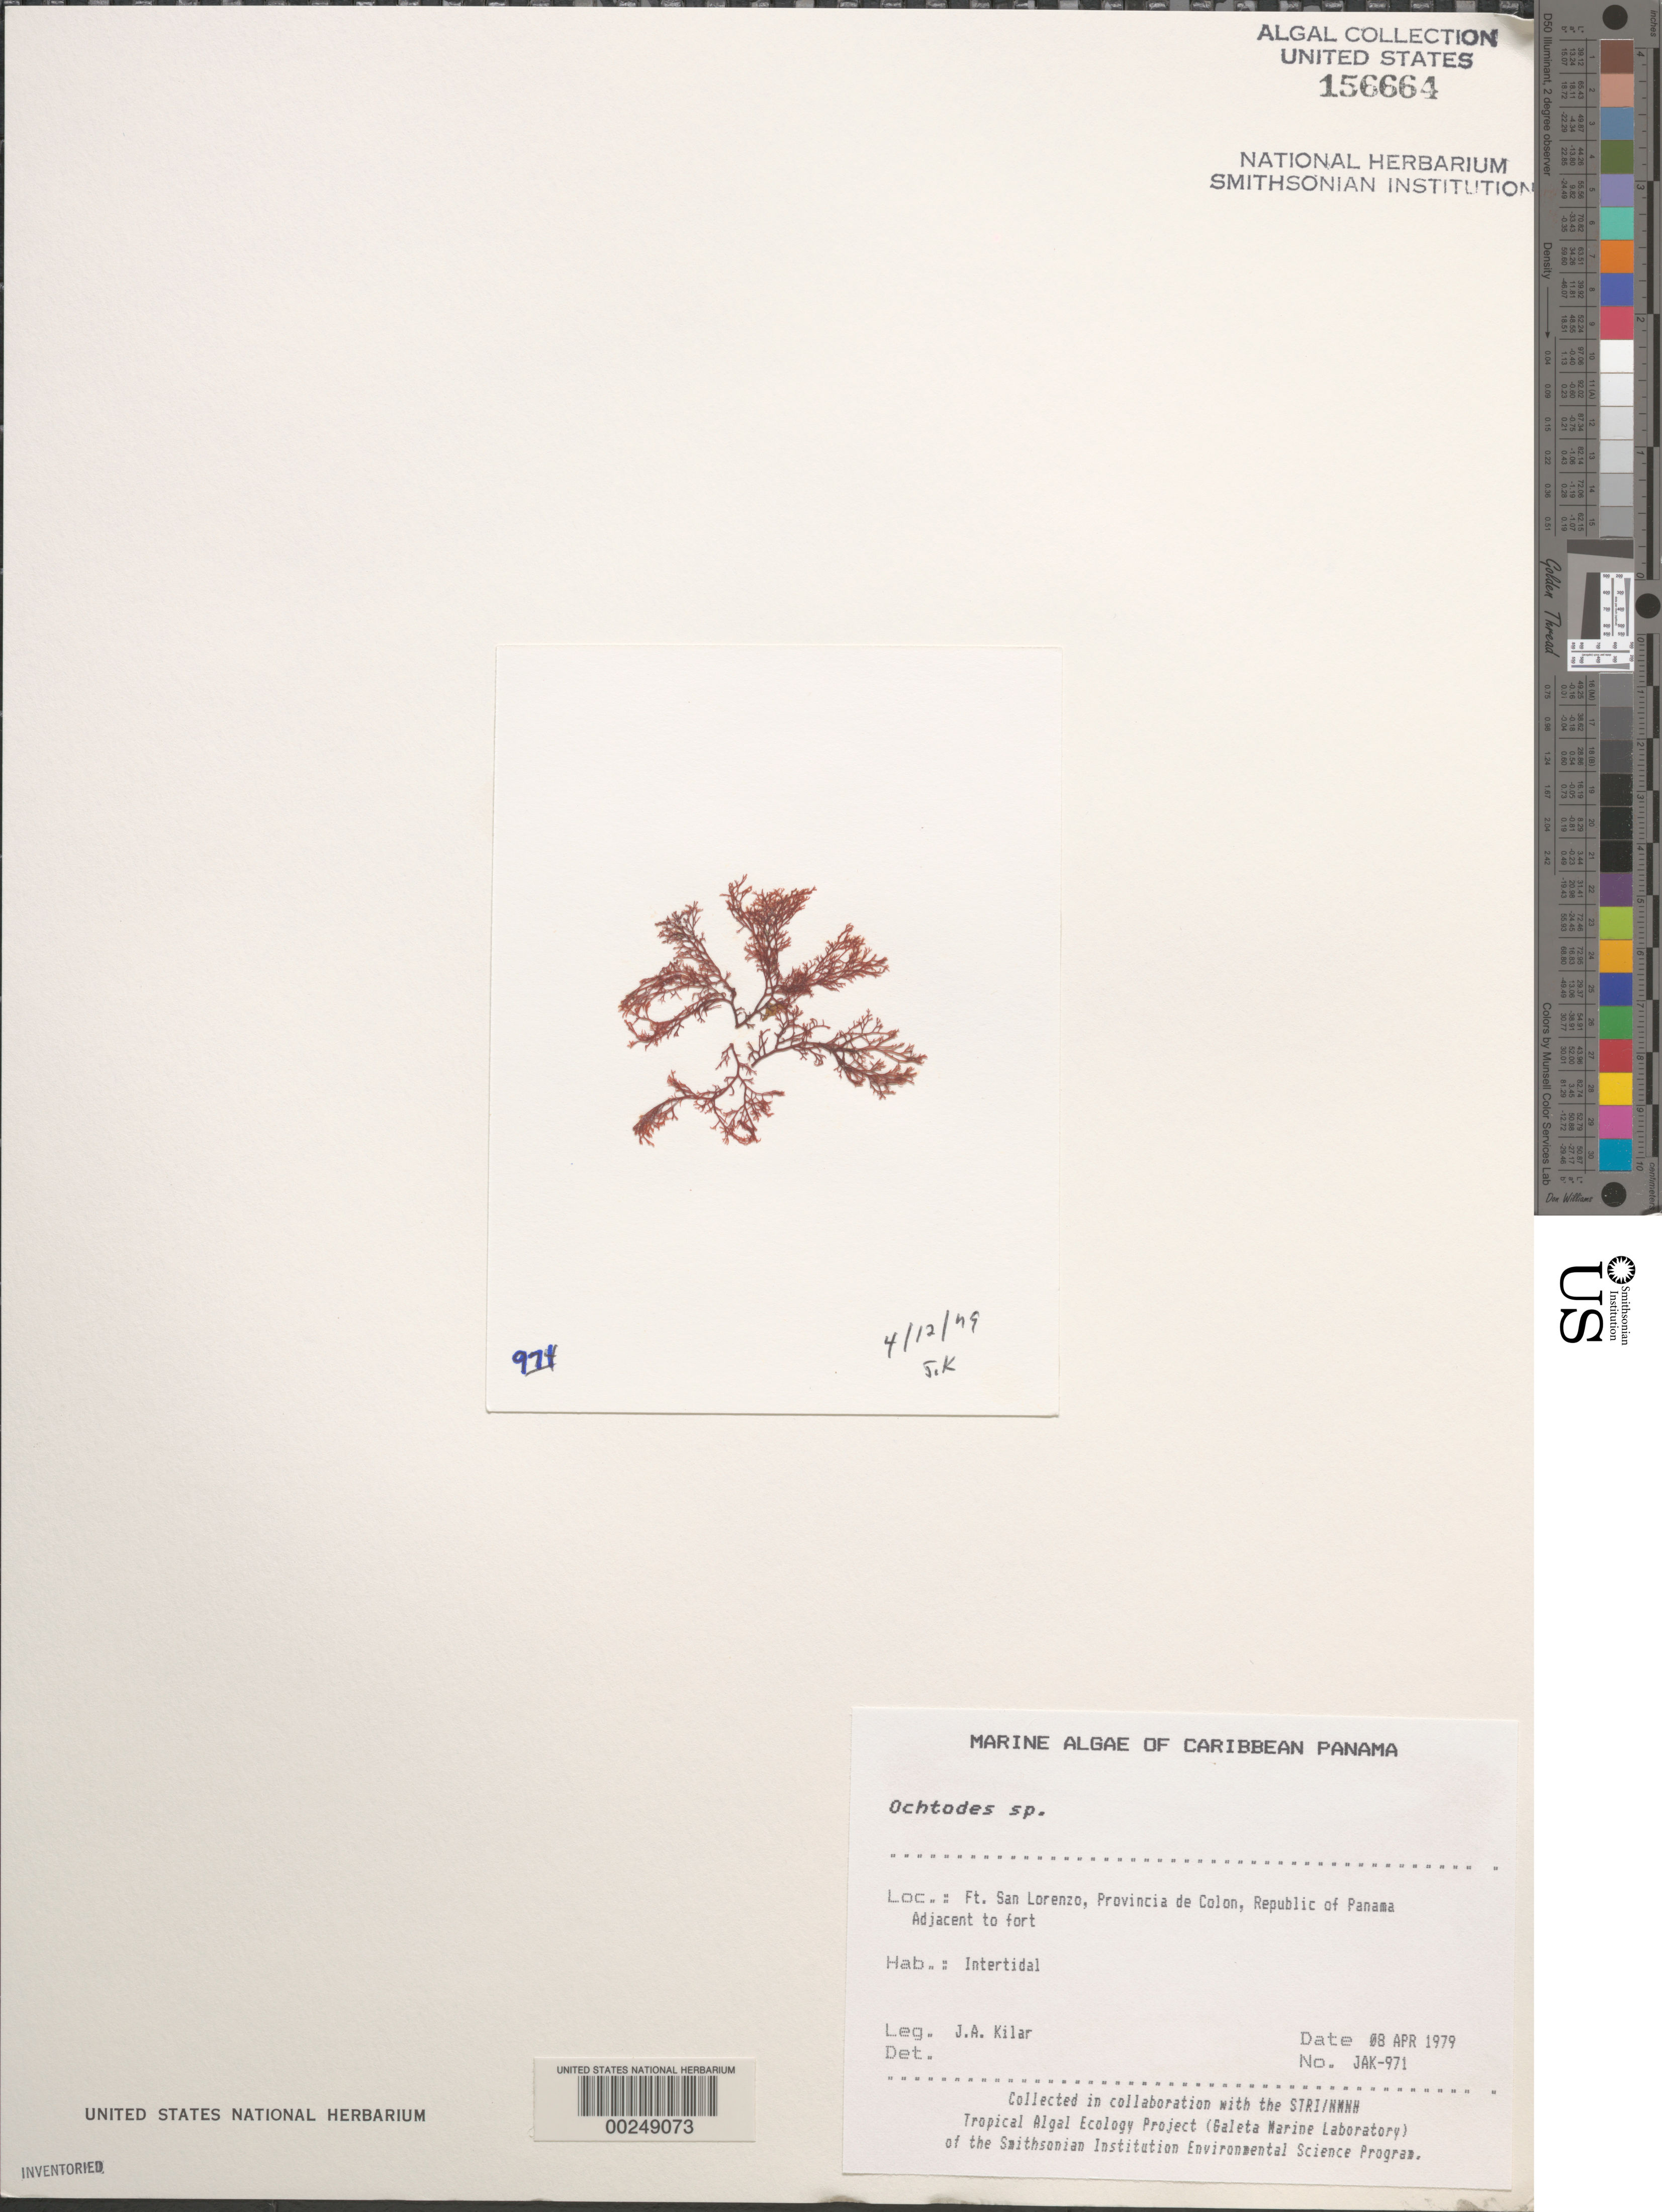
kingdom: Plantae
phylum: Rhodophyta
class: Florideophyceae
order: Gigartinales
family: Rhizophyllidaceae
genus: Ochtodes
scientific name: Ochtodes sp.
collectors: J. A. Kilar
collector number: JAK-971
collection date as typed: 08 Apr 1979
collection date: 1979-04-08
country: Panama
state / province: Colón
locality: Fort San Lorenzo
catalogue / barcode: US 156664